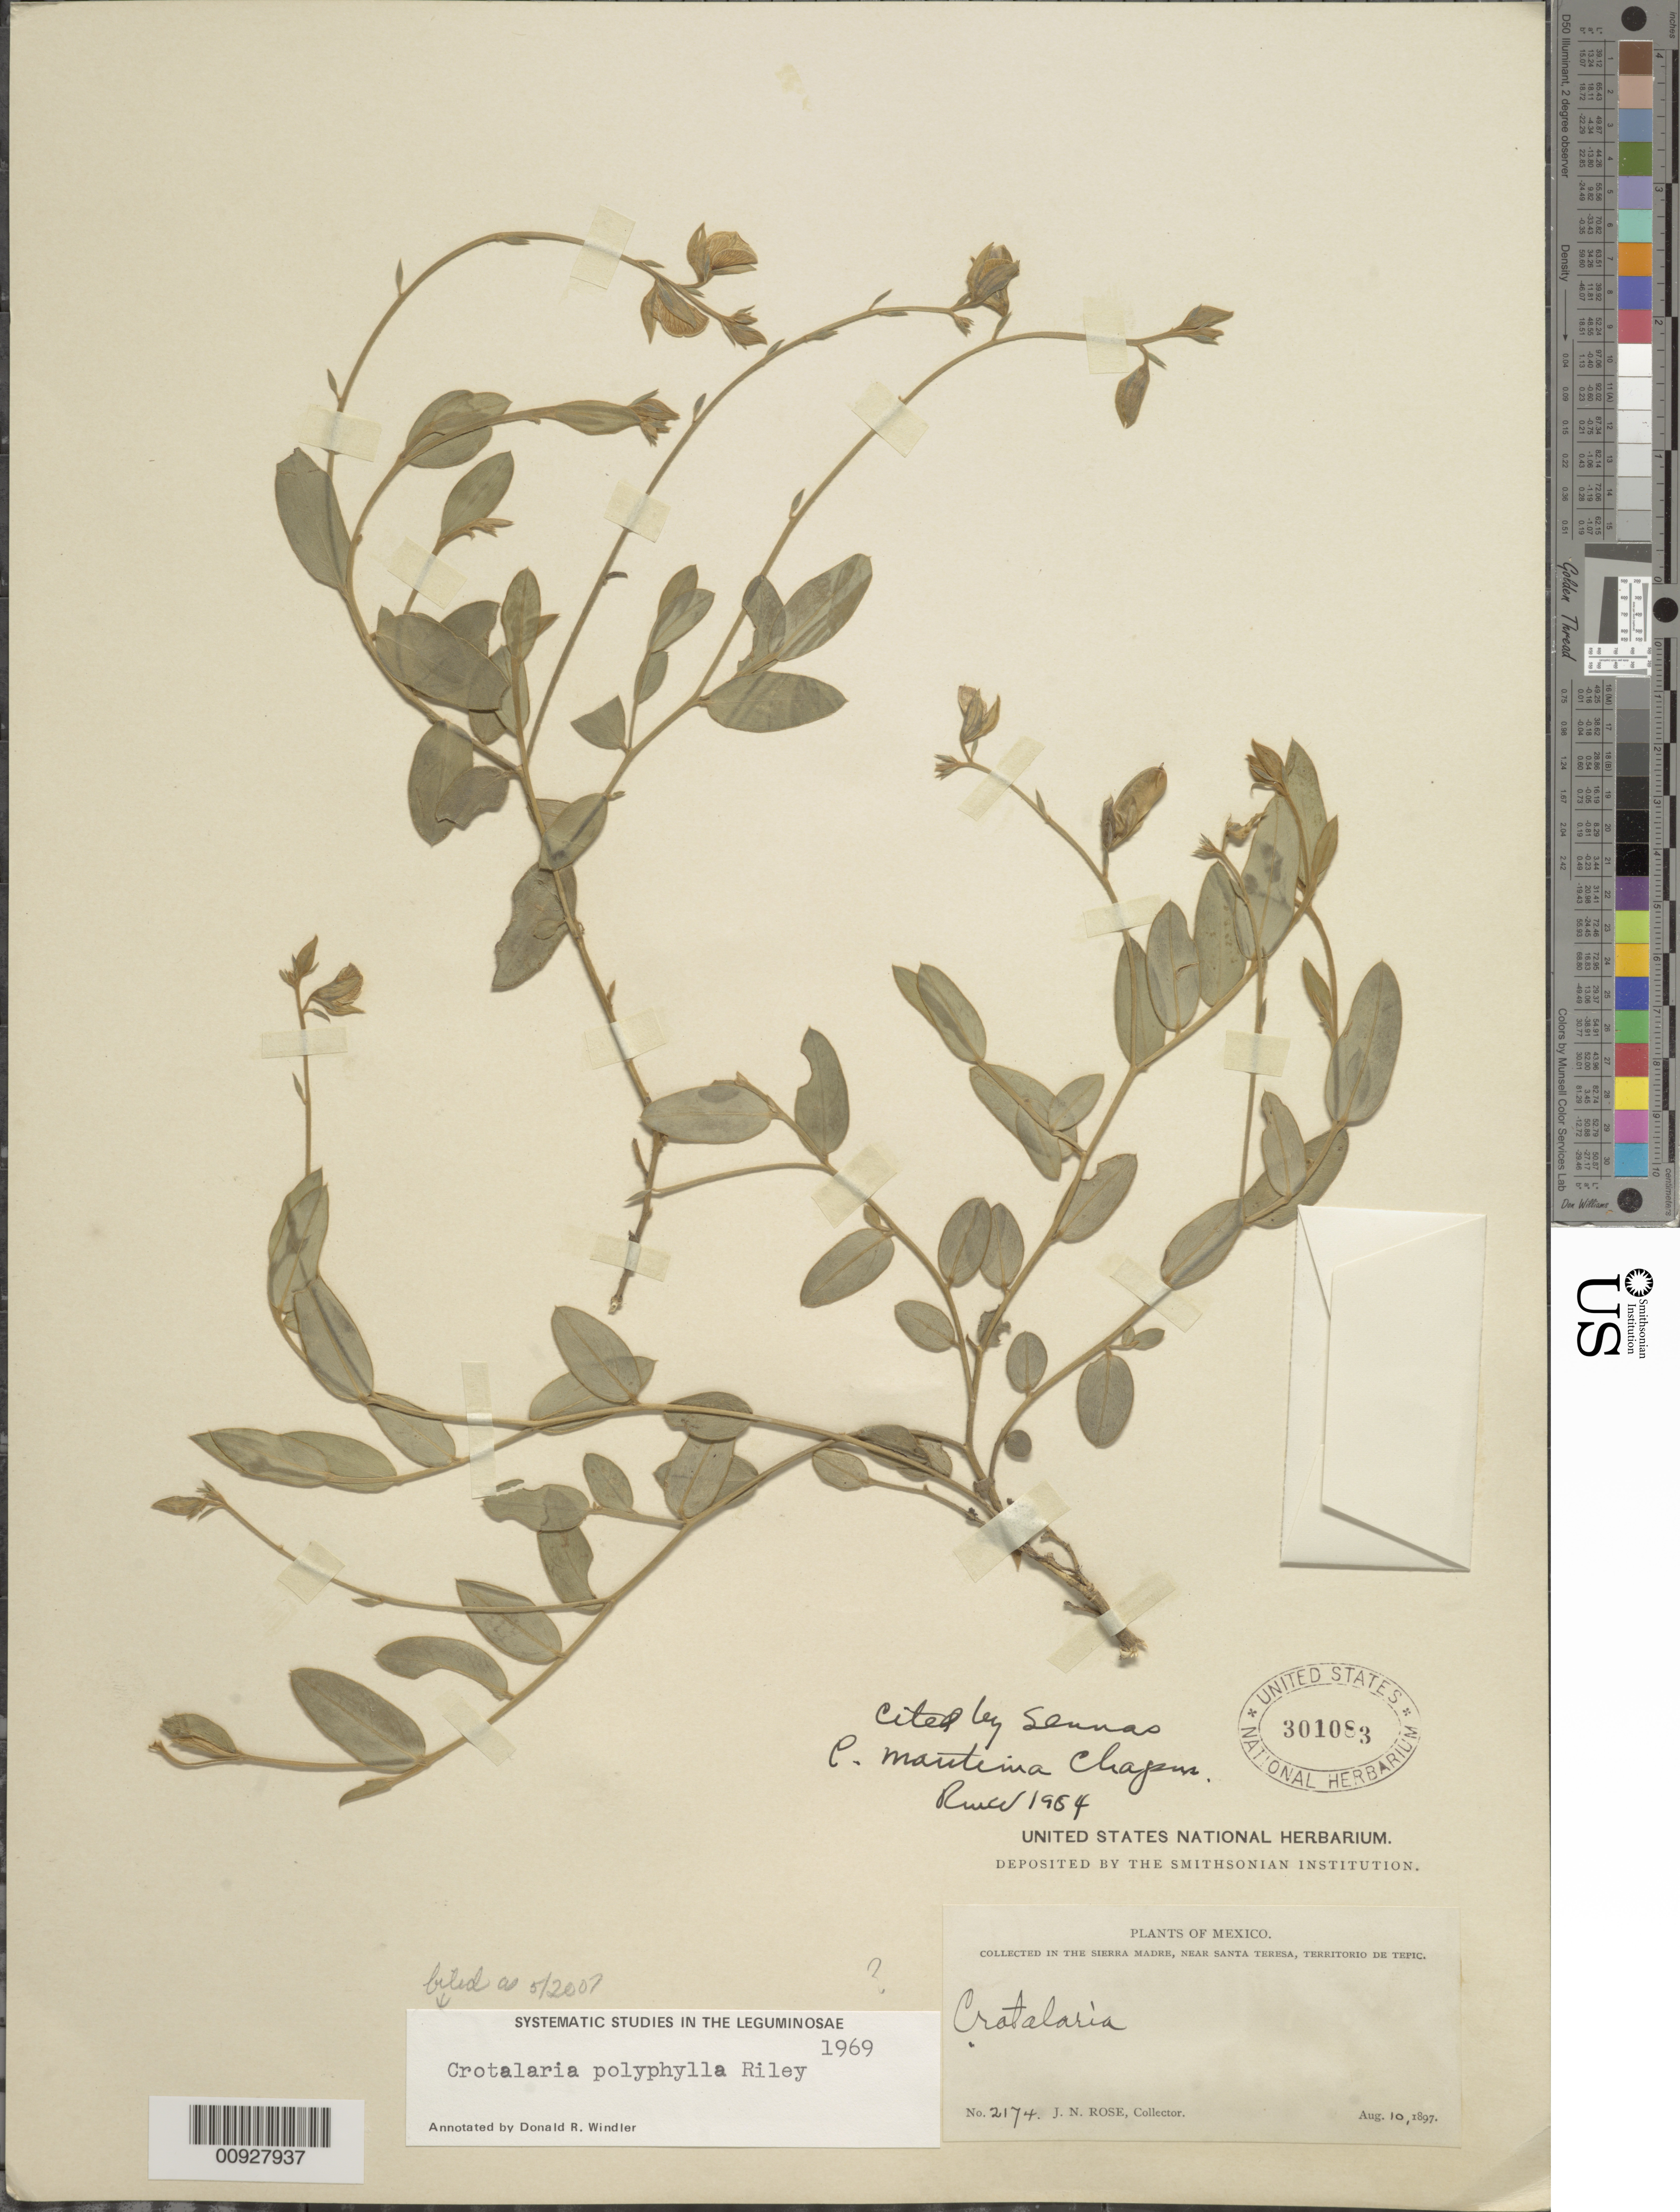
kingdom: Plantae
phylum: Tracheophyta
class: Magnoliopsida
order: Fabales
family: Fabaceae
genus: Crotalaria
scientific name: Crotalaria polyphylla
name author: Riley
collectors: J. N. Rose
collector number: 2174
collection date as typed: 10 Aug 1897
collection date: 1897-08-10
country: Mexico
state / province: Nayarit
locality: In the Sierra Madre, near Santa Teresa, Territorio de Tepic.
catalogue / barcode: US 301083